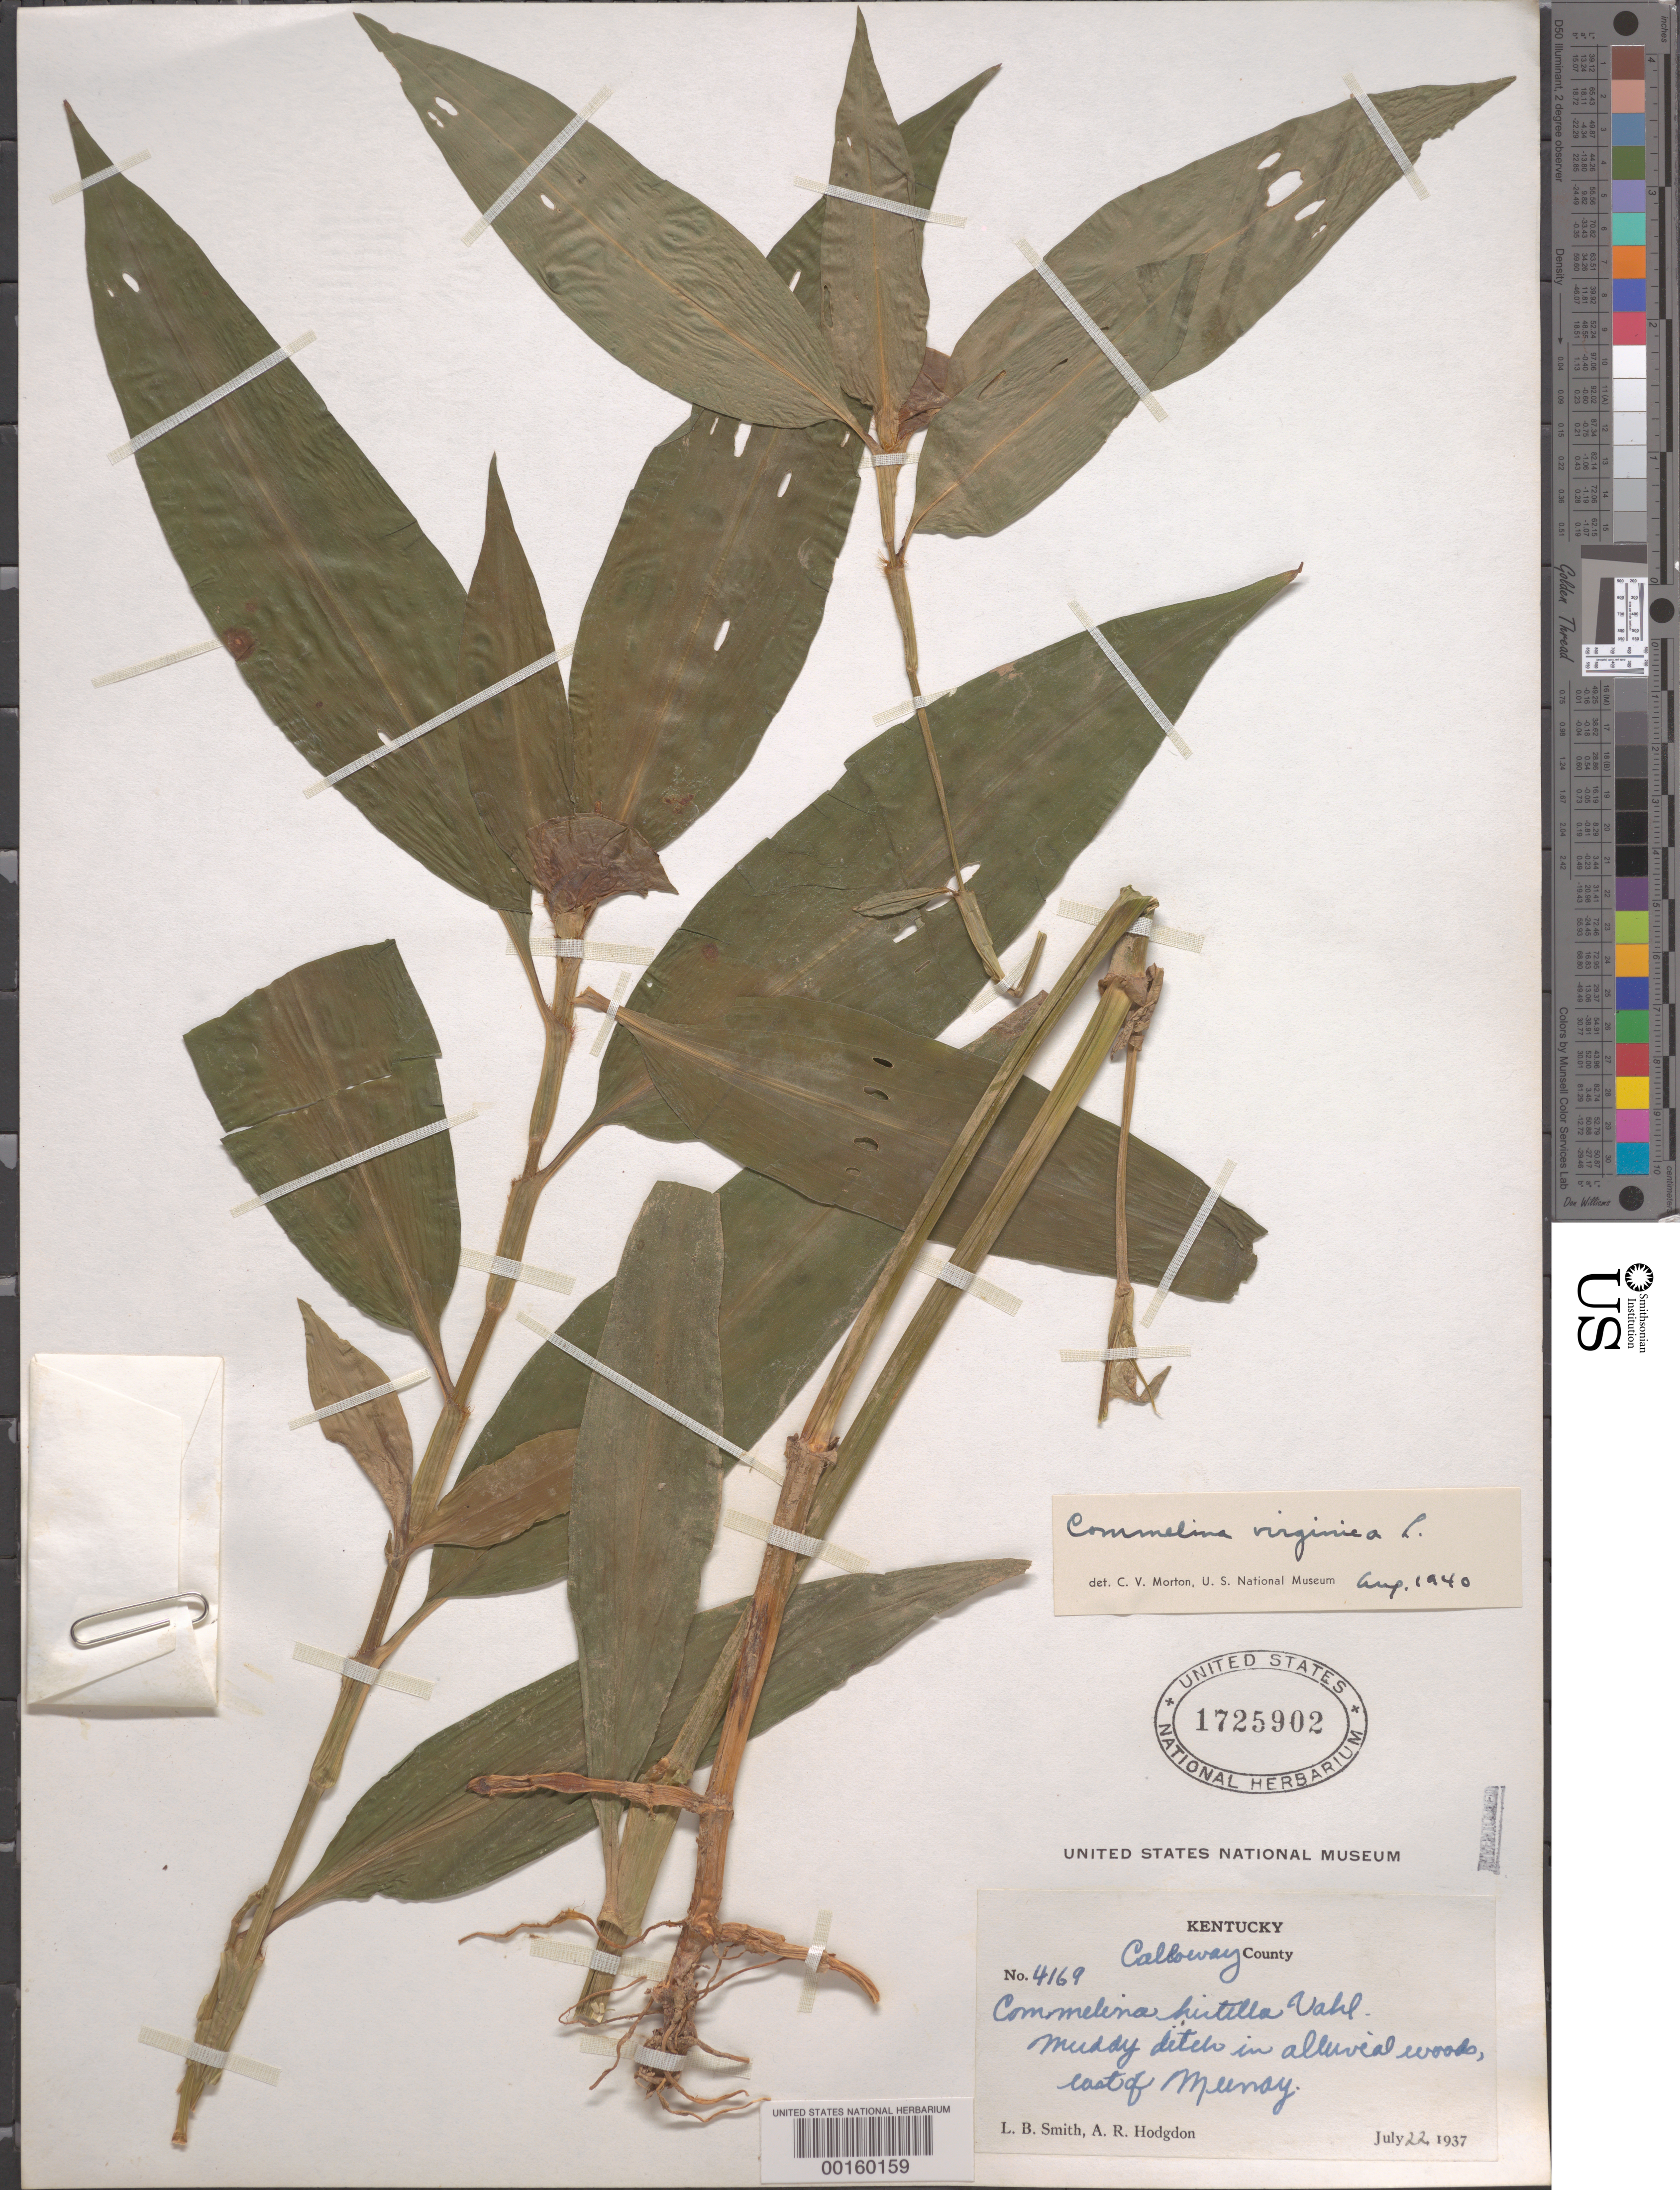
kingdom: Plantae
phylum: Tracheophyta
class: Liliopsida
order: Commelinales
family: Commelinaceae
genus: Commelina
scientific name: Commelina virginica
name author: L.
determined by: Morton, C. V.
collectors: L. Smith & A. R. Hodgdon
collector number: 4169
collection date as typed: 22 Jul 1937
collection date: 1937-07-22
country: United States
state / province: Kentucky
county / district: Calloway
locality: East of munay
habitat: Muddy area in alluvial woods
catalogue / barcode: US 1725902